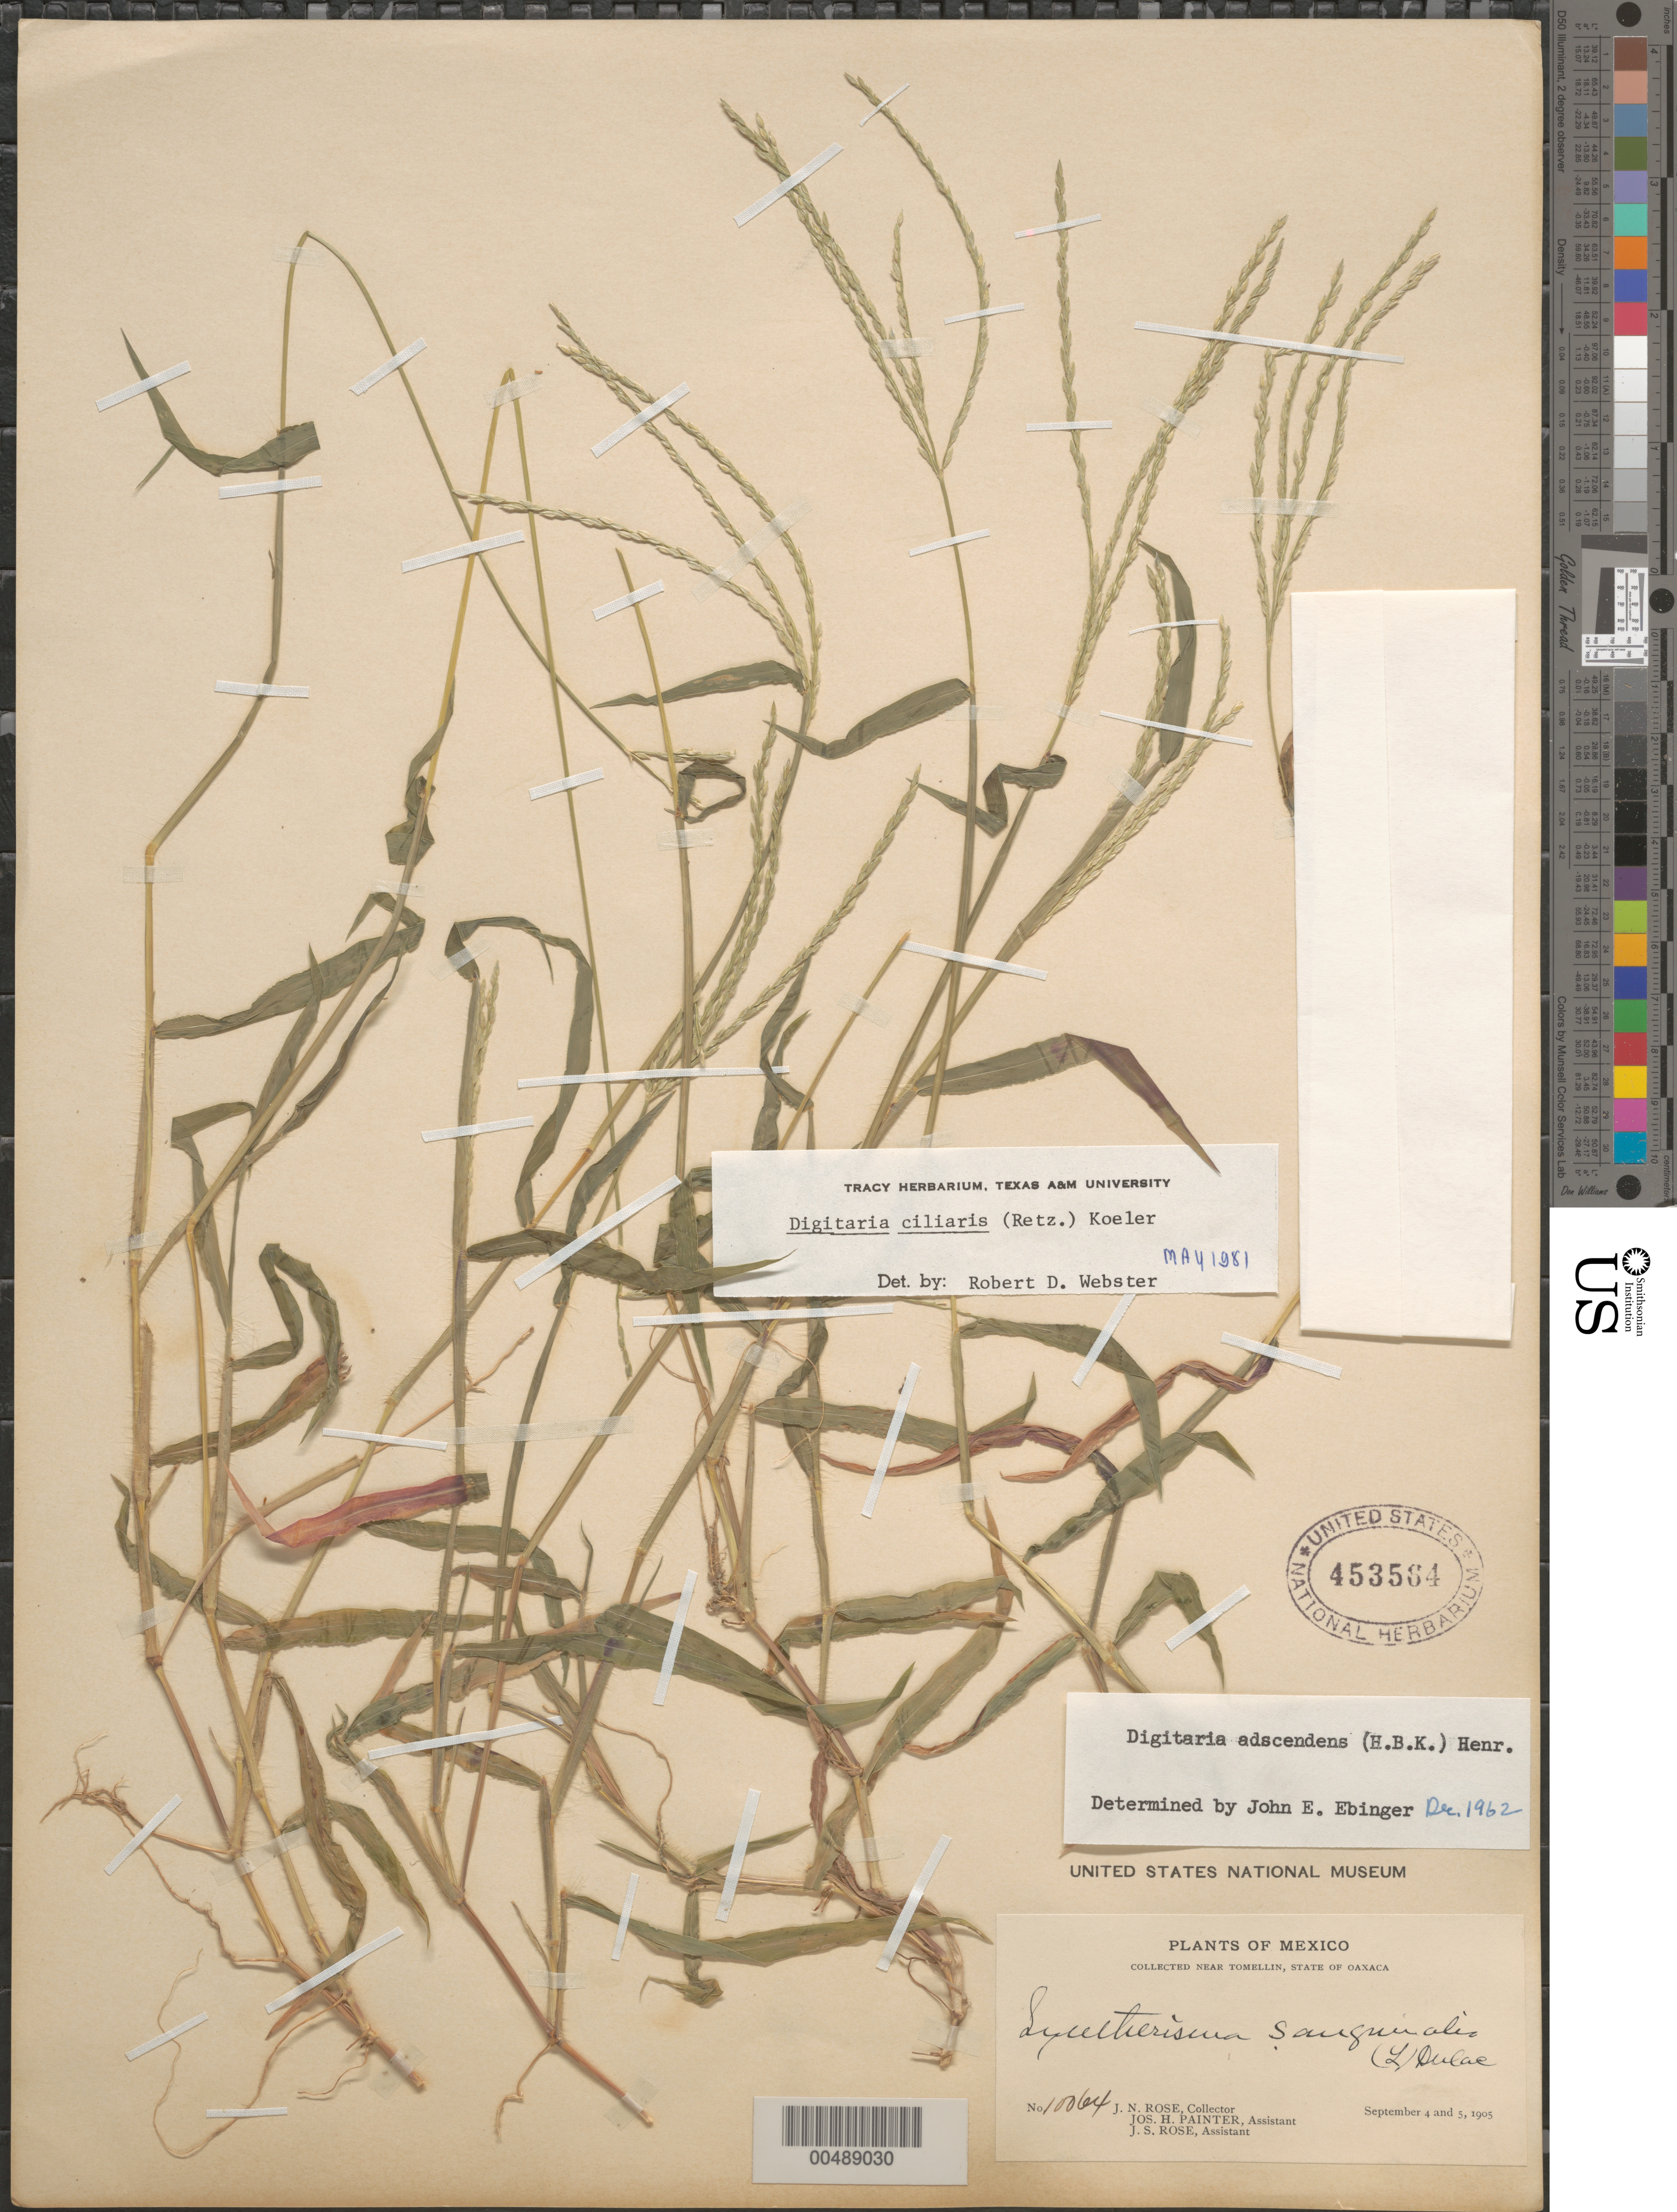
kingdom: Plantae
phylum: Tracheophyta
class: Liliopsida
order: Poales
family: Poaceae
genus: Digitaria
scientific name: Digitaria ciliaris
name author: (Retz.) Koeler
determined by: Webster, Robert D.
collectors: J. N. Rose, J. H. Painter & J. S. Rose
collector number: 10064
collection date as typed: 4 Sep 1905 to 5 Sep 1905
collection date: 1905-09-04/1905-09-05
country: Mexico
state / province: Oaxaca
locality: Near Tomellin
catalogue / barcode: US 453564